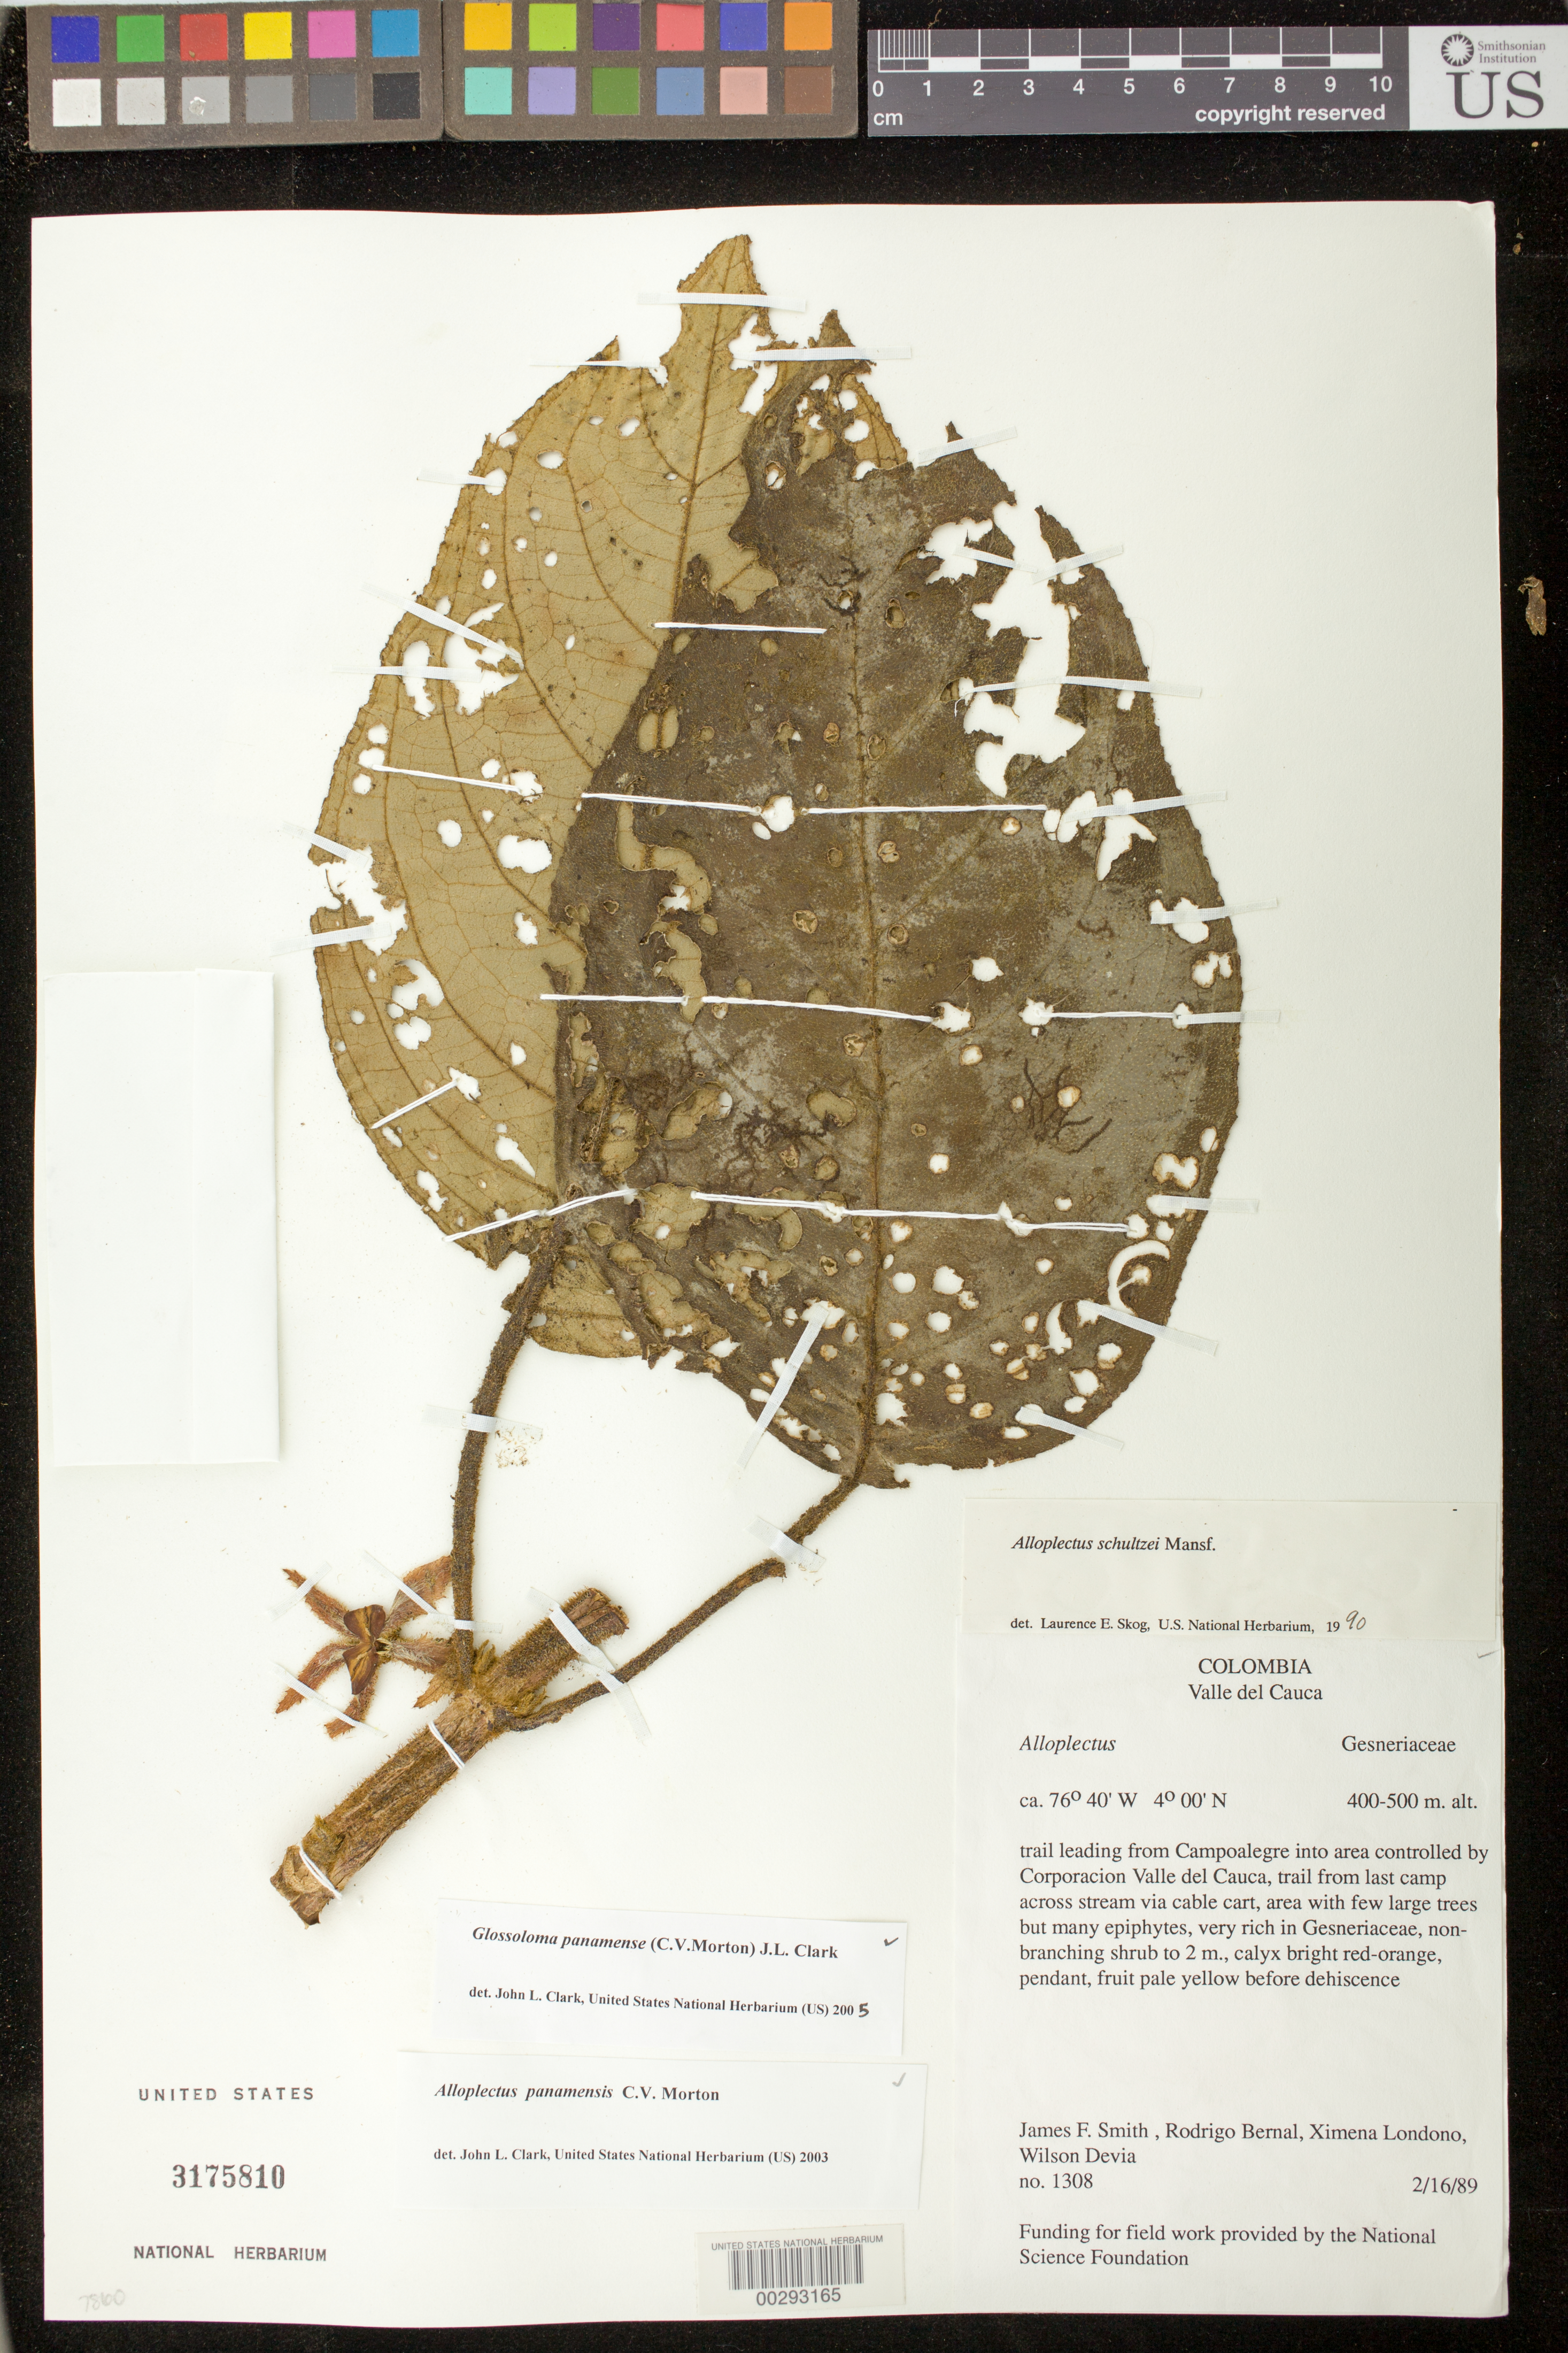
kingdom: Plantae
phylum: Tracheophyta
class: Magnoliopsida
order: Lamiales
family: Gesneriaceae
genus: Glossoloma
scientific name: Glossoloma panamense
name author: (C.V. Morton) J.L. Clark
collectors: J. Smith, R. Bernal, X. Londoño & W. Devia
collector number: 1308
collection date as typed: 16 Feb 1989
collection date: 1989-02-16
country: Colombia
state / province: Valle del Cauca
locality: trail leading from Campoalegre into area controlled by Corporacion Valle del Cauca, trail from last camp across stream via cable cart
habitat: area with few large trees but many epiphytes, very rich in Gesneriaceae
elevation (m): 400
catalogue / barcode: US 3175810